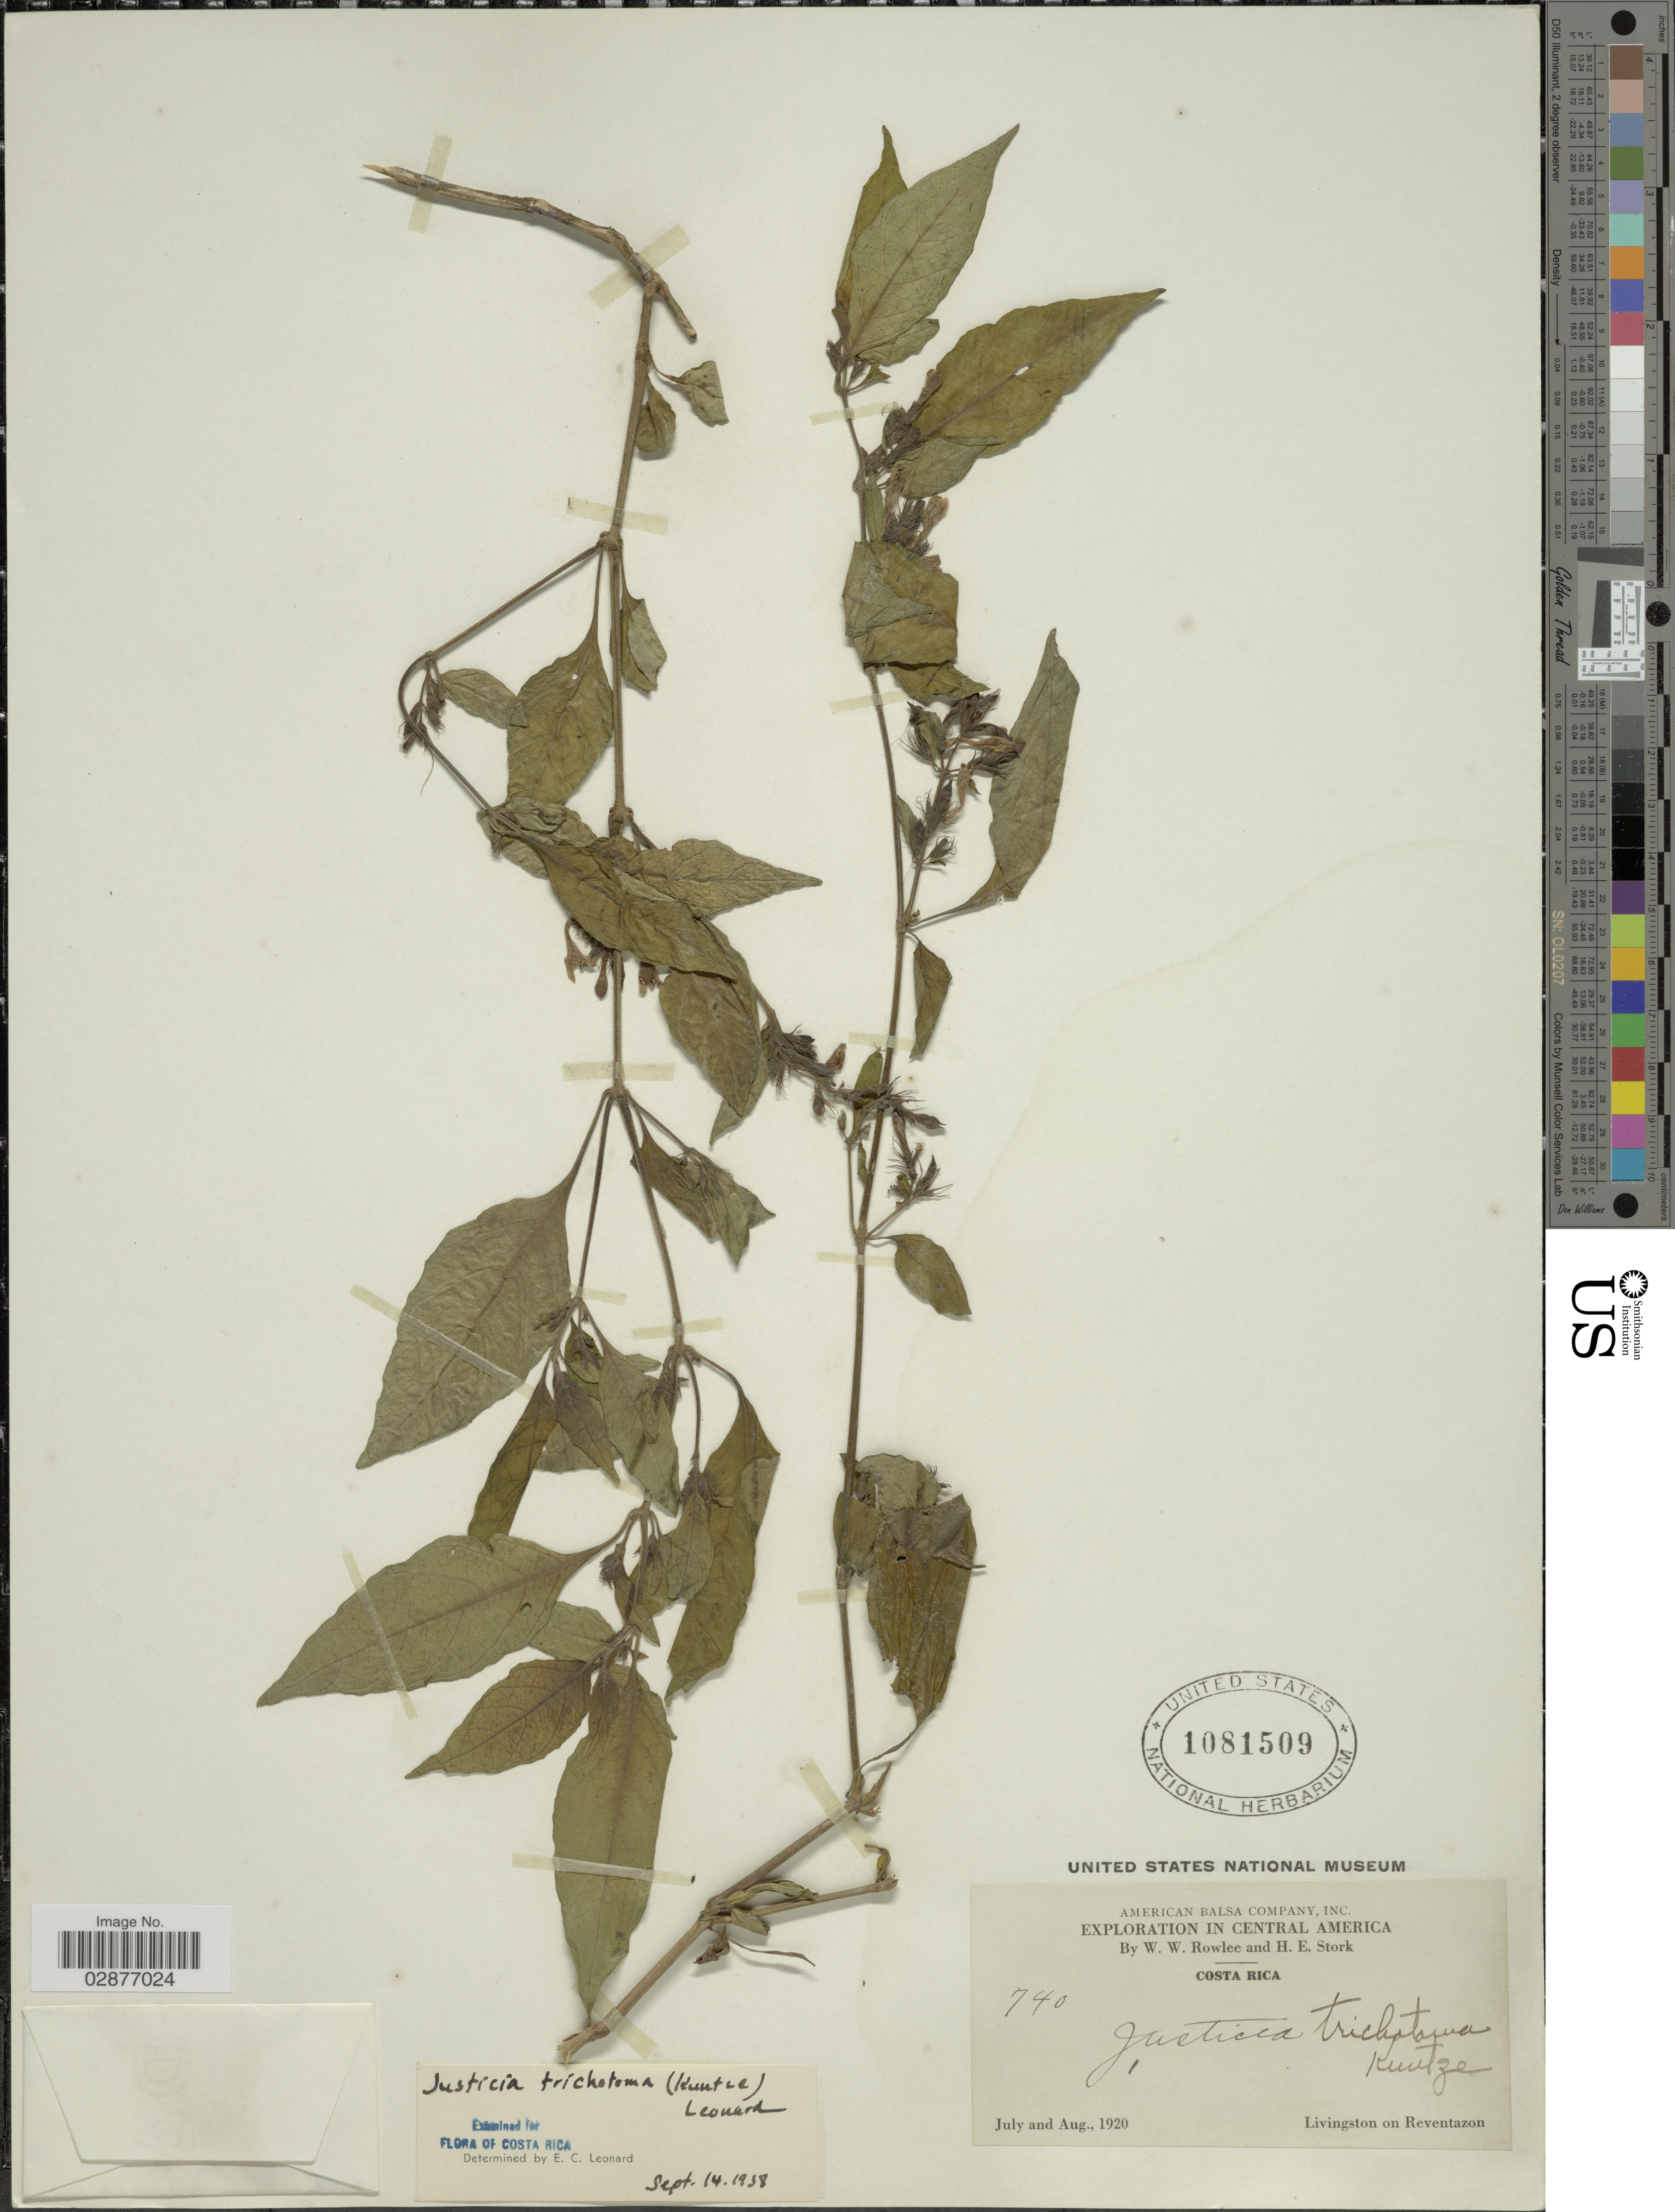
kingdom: Plantae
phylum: Tracheophyta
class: Magnoliopsida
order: Lamiales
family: Acanthaceae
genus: Justicia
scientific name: Justicia trichotoma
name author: (Kuntze) Leonard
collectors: W. W. Rowlee & H. E. Stork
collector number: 740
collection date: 1920-07/1920-08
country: Costa Rica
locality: Livingston on Reventazon.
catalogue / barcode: US 1081509